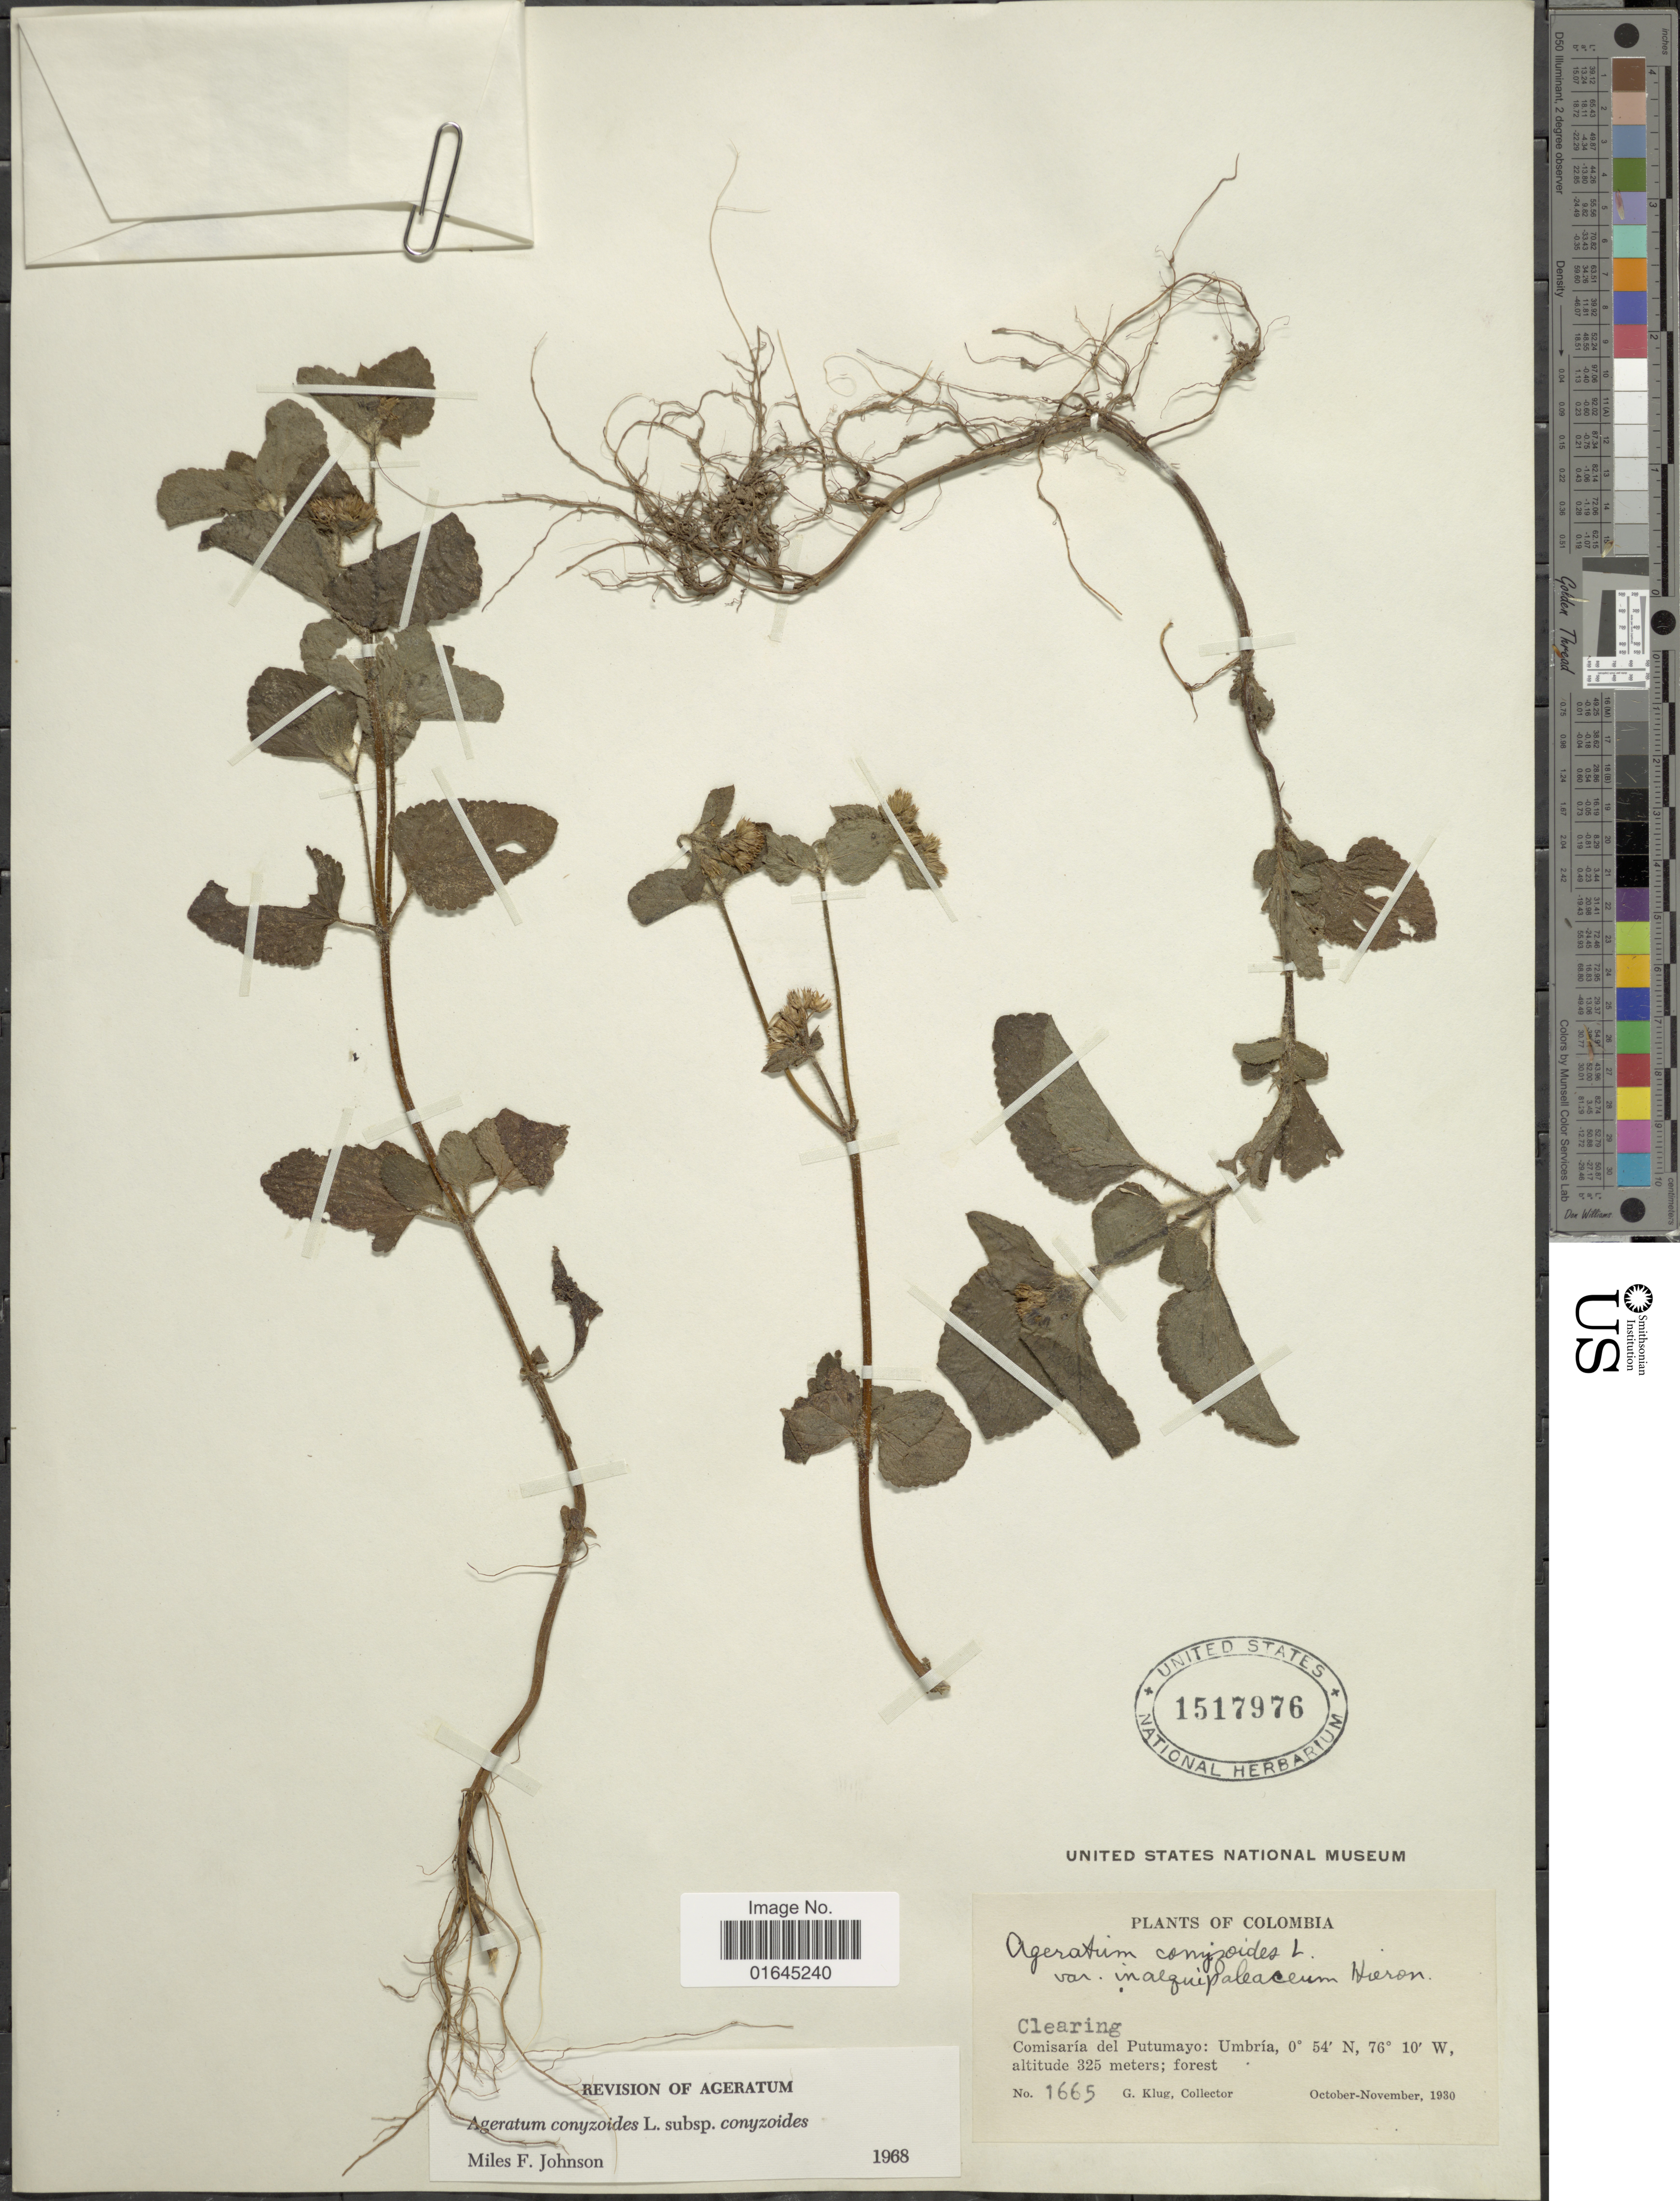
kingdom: Plantae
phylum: Tracheophyta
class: Magnoliopsida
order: Asterales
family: Asteraceae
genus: Ageratum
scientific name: Ageratum conyzoides subsp. conyzoides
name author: L.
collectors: G. Klug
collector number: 1665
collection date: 1930-10/1930-11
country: Colombia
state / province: Putumayo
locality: Comisaría del Putumayo: Umbría.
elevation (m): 325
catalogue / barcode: US 1517976